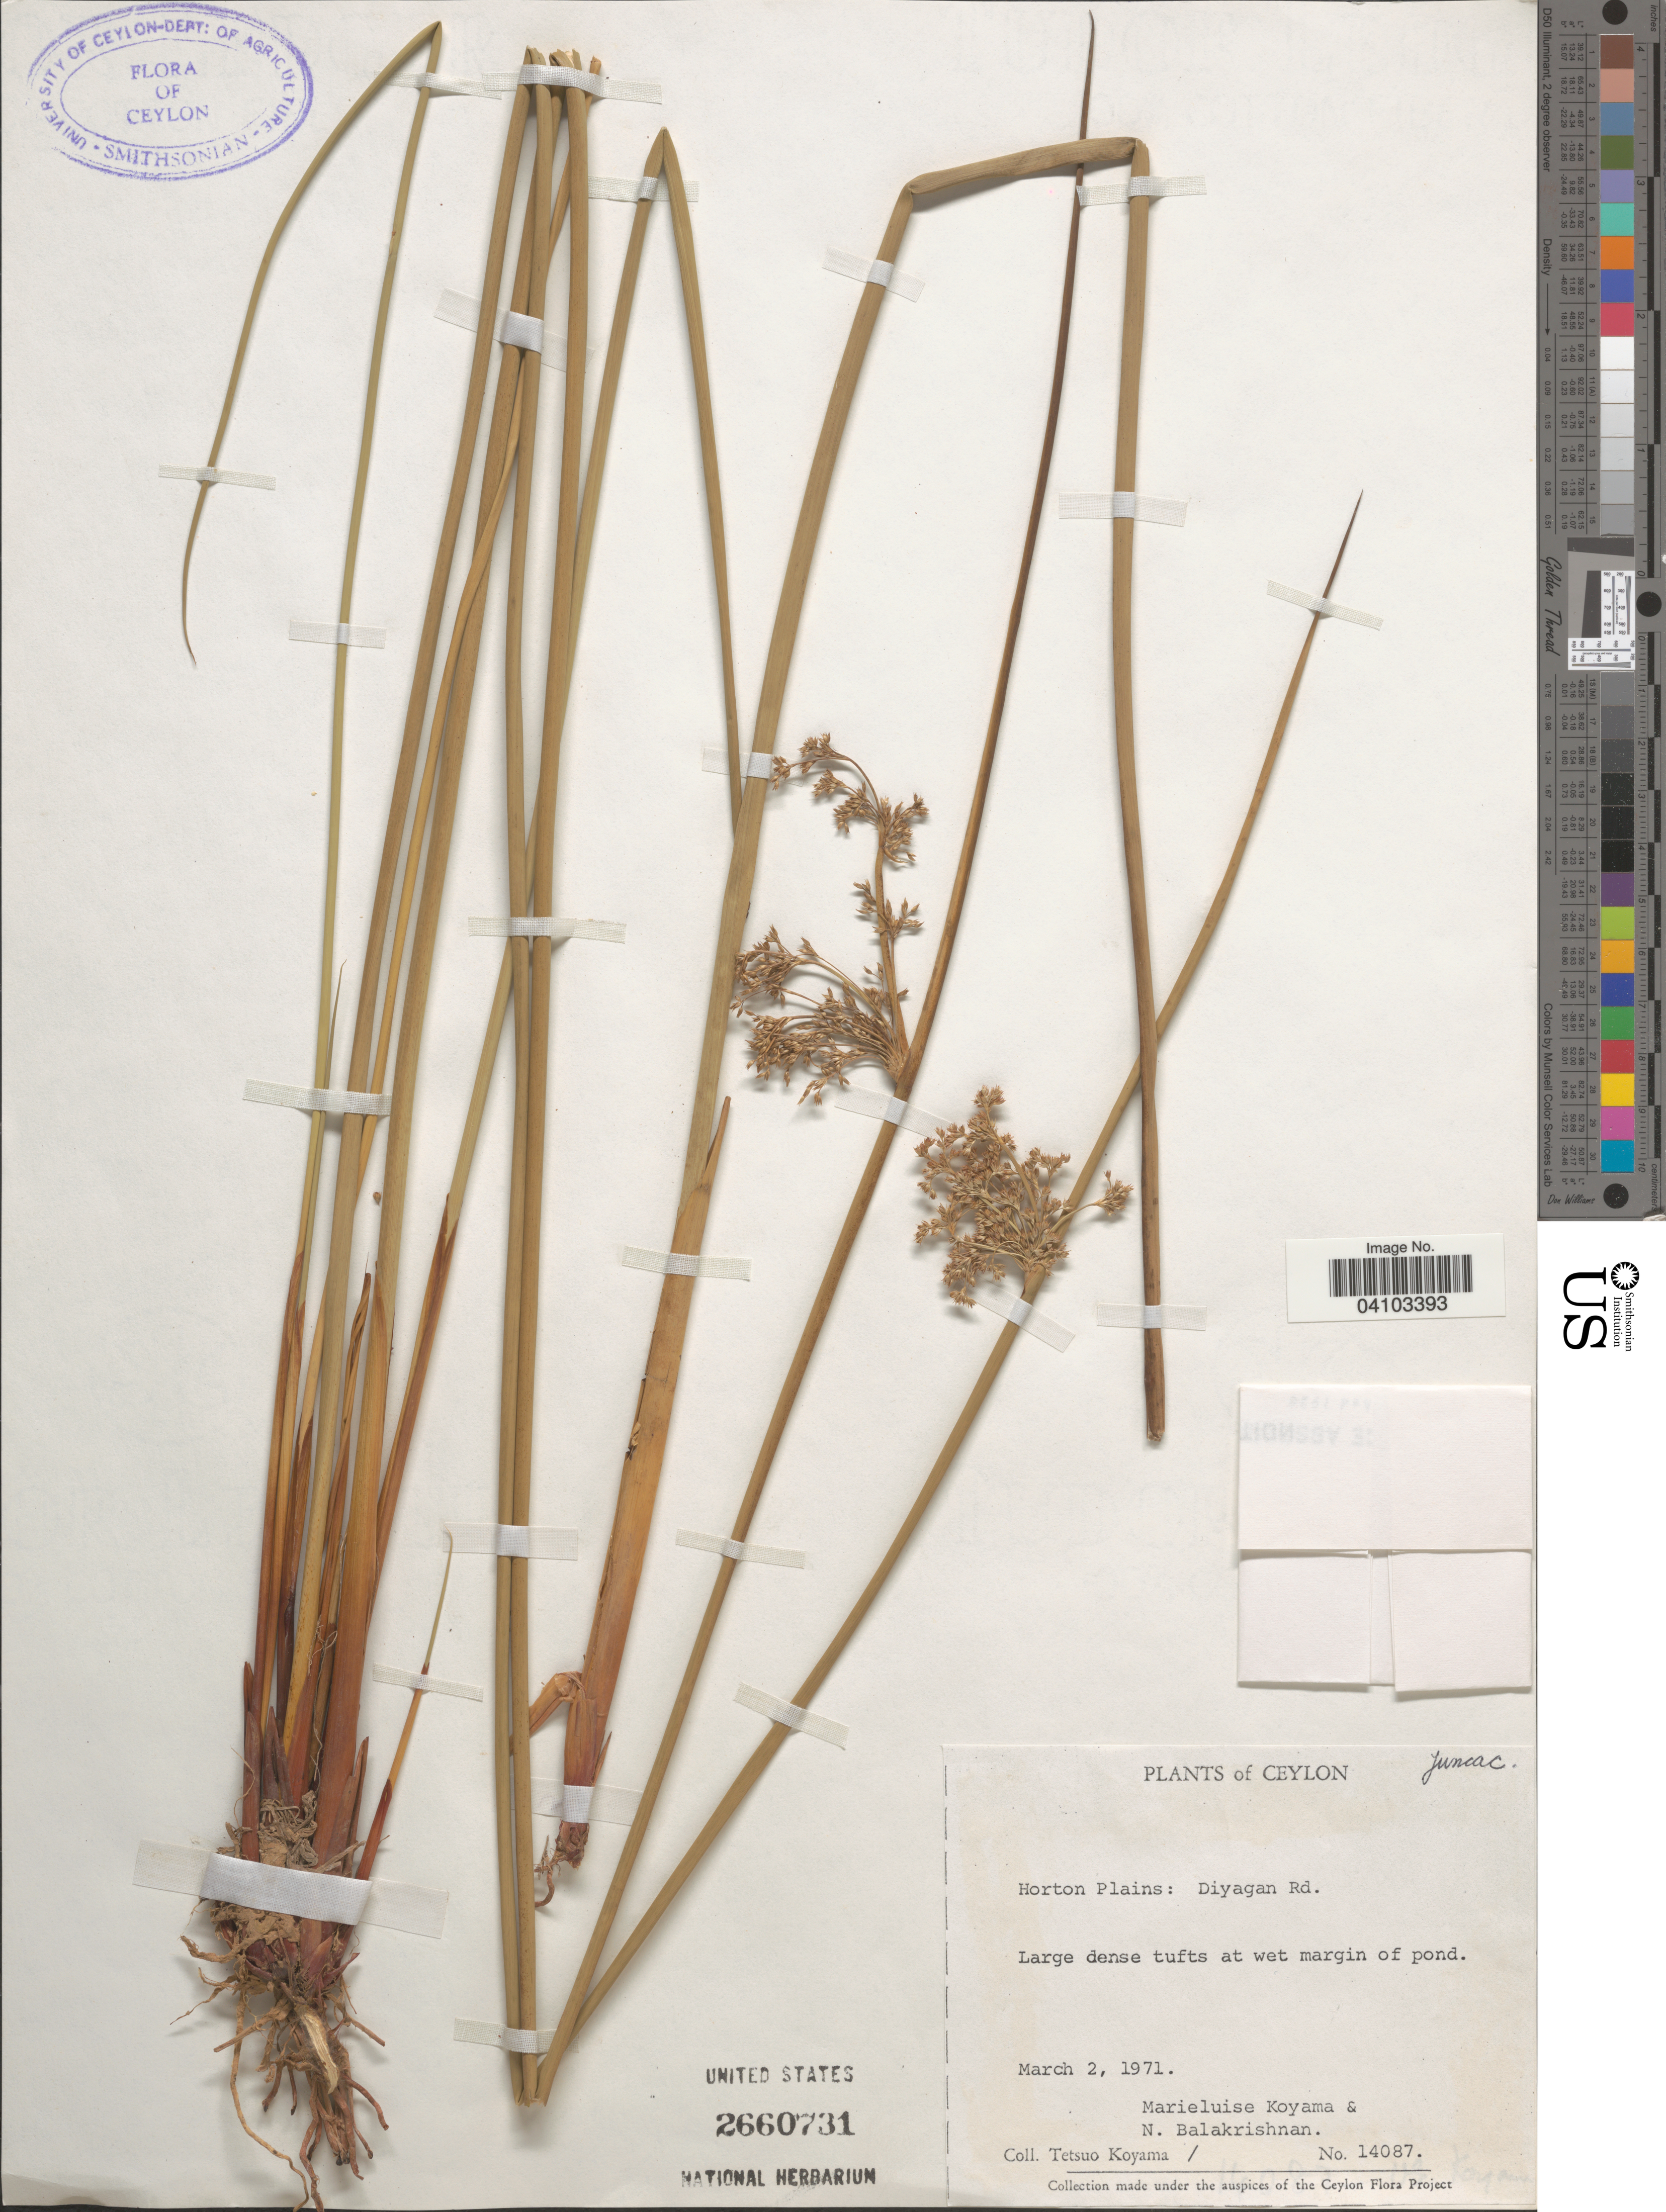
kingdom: Plantae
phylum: Tracheophyta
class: Liliopsida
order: Poales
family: Juncaceae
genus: Juncus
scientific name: Juncus sp.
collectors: M. Koyama & N. Balakrishnan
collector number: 14087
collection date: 1971-03-02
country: Sri Lanka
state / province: Central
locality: Ceylon. Horton Plains: Diyagan Rd.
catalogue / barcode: US 2660731